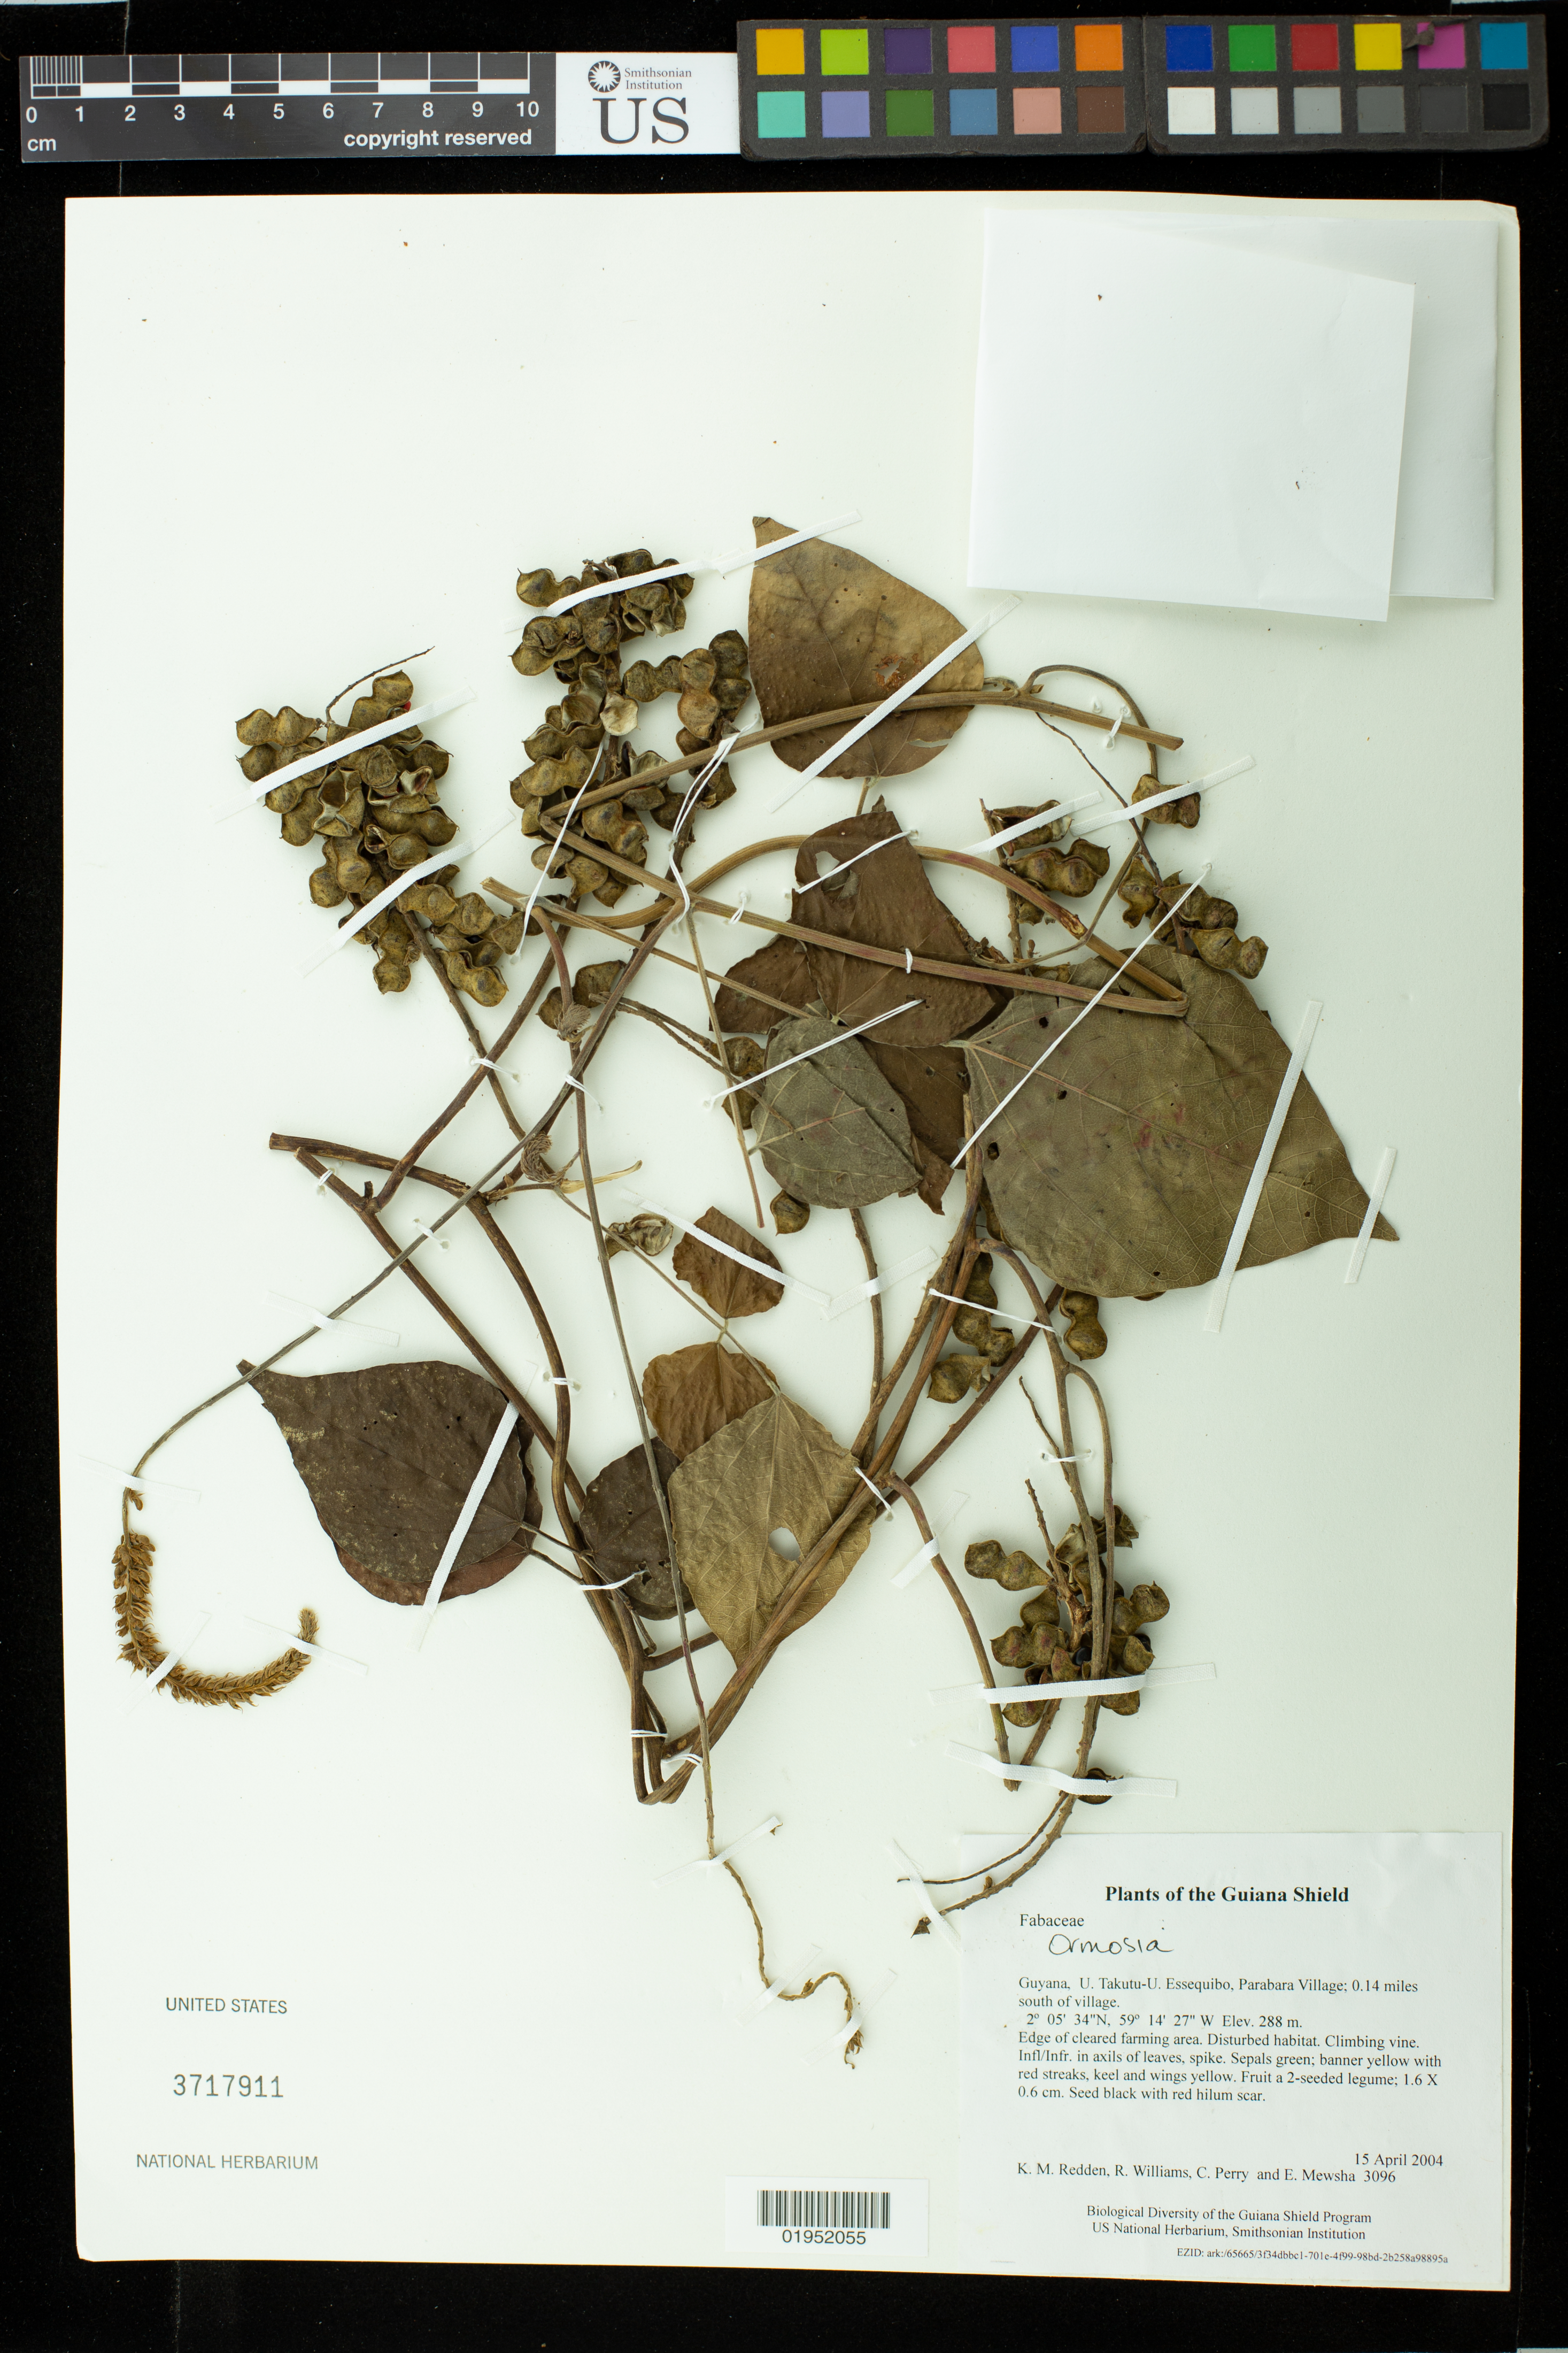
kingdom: Plantae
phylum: Tracheophyta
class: Magnoliopsida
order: Fabales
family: Fabaceae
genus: Ormosia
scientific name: Ormosia sp.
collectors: K. M. Redden, R. Williams, C. Perry & E. Mewsha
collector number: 3096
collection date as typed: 15 April 2004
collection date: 2004-04-15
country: Guyana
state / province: U. Takutu-U. Essequibo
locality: Parabara Village; 0.14 miles south of village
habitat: Edge of cleared farming area. Disturbed habitat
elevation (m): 288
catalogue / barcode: US 3717911